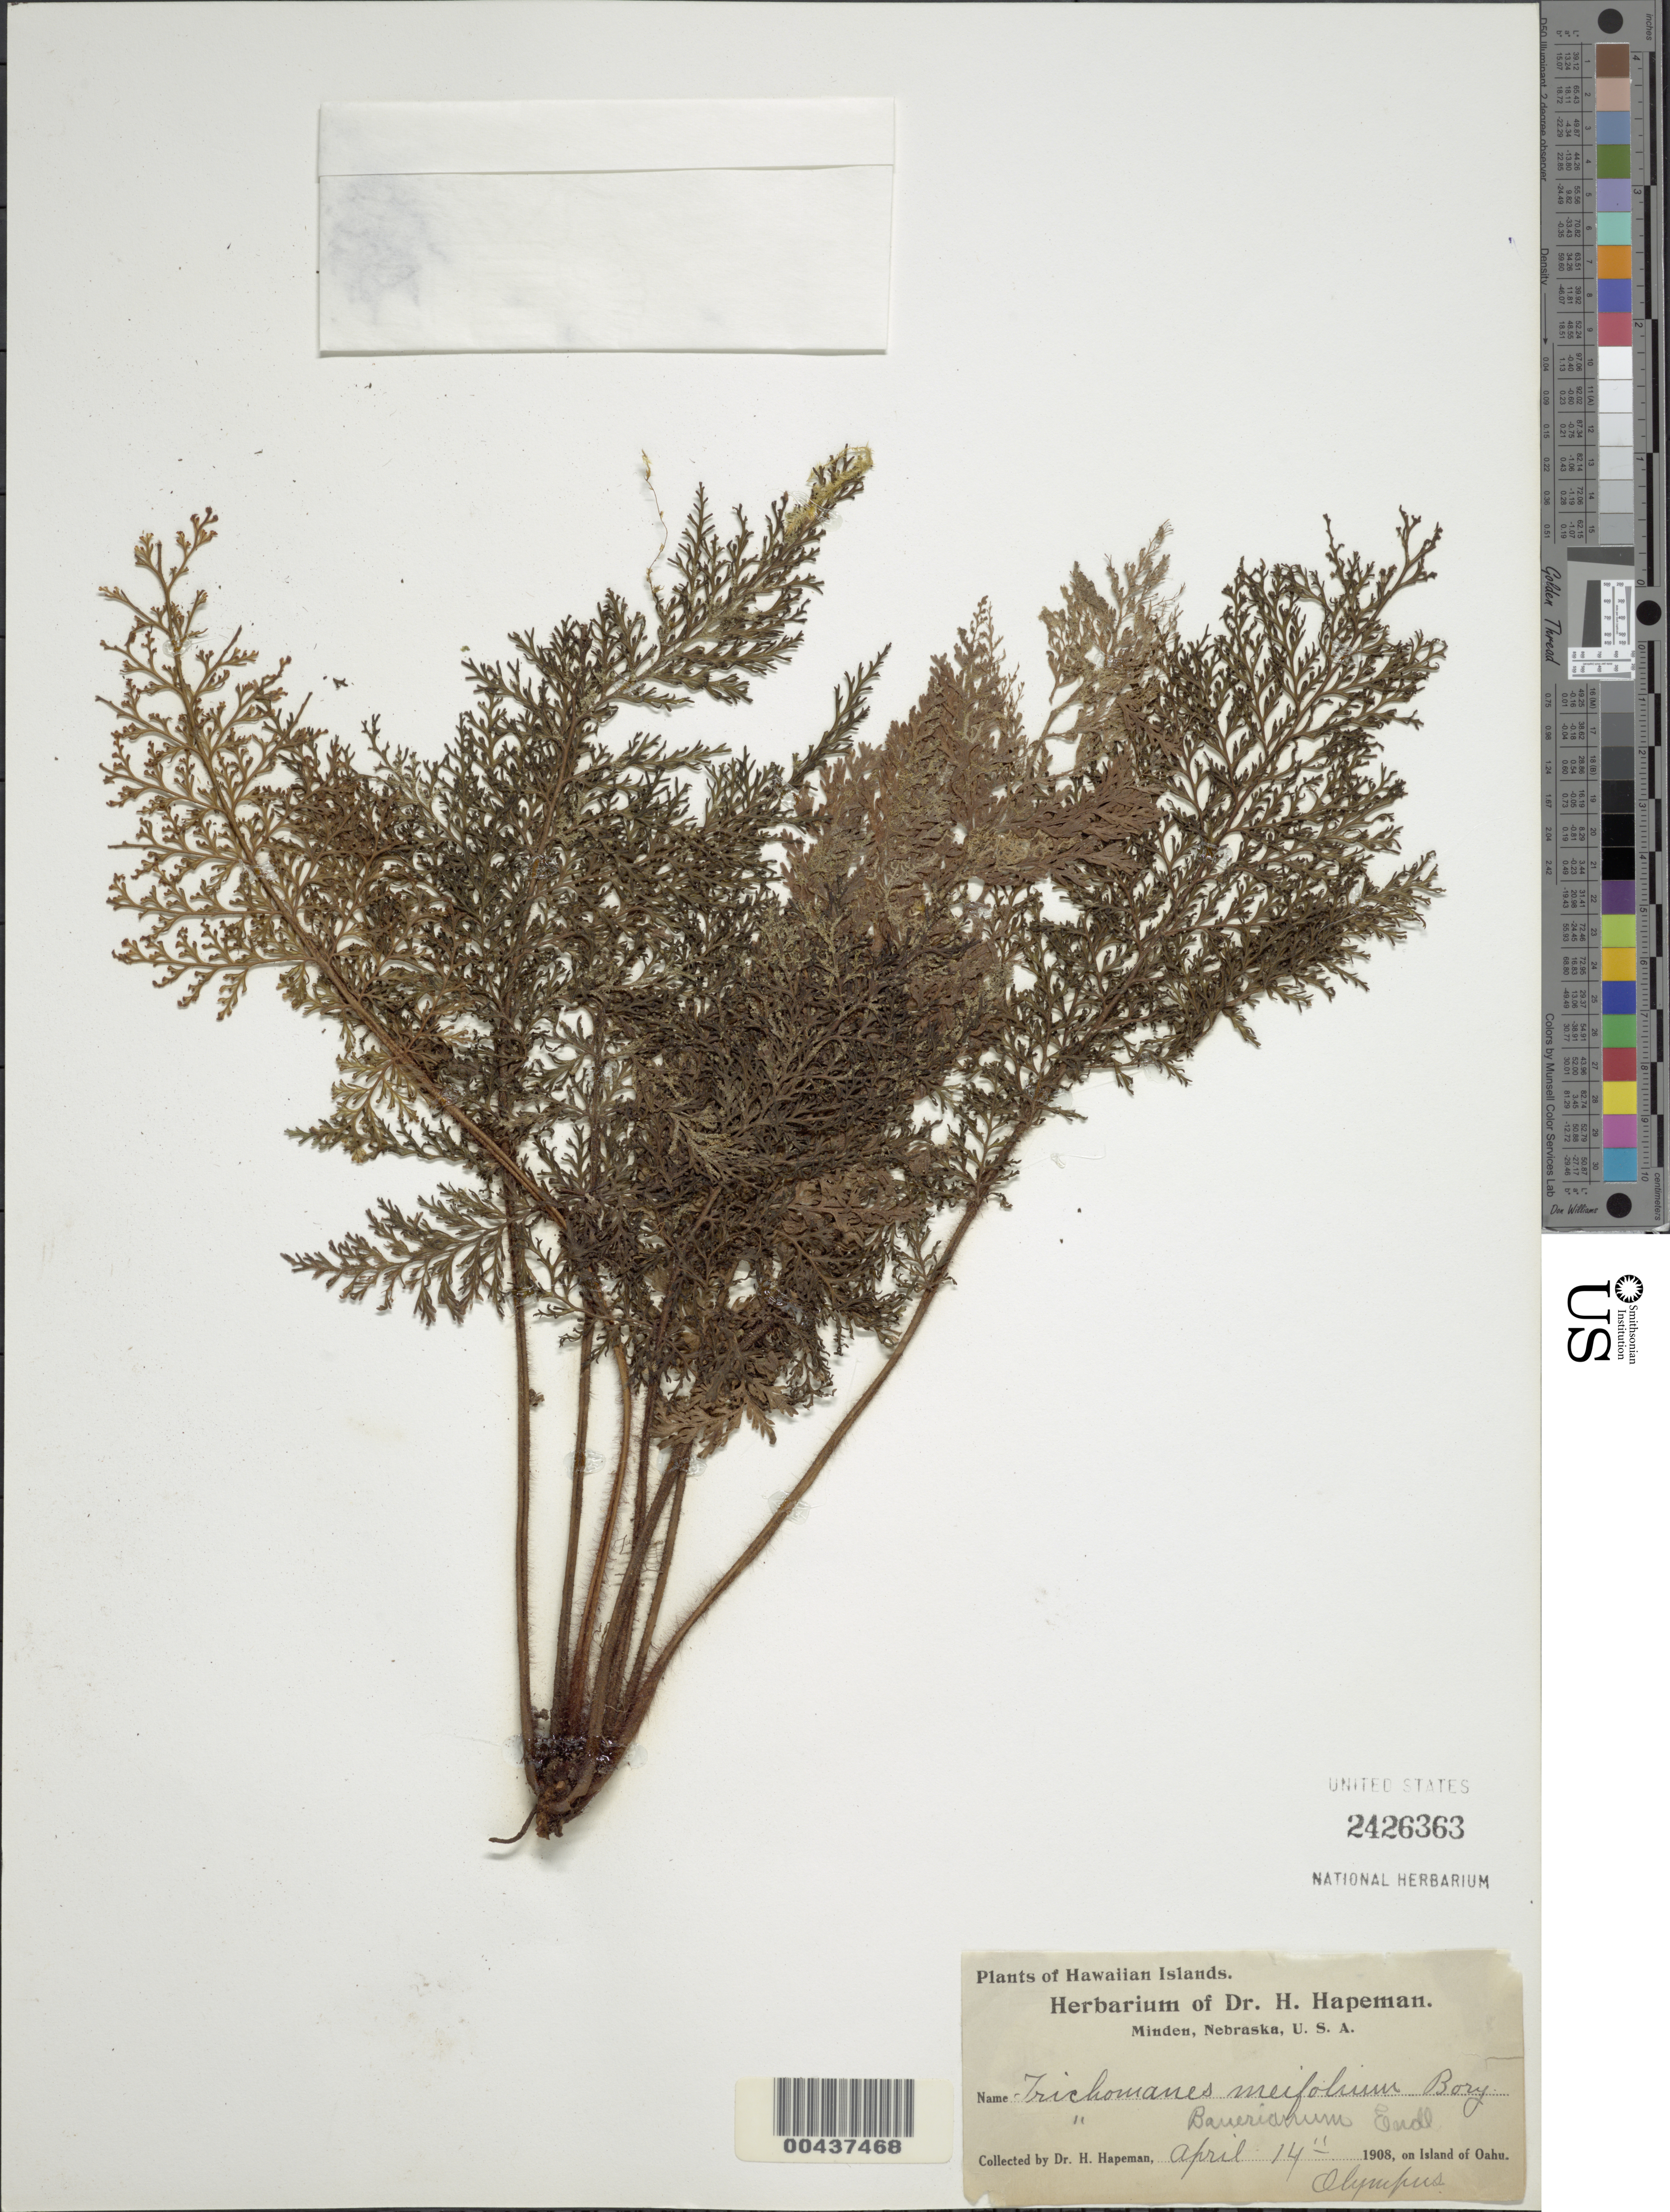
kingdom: Plantae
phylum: Tracheophyta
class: Polypodiopsida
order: Hymenophyllales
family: Hymenophyllaceae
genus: Callistopteris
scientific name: Callistopteris baueriana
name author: Copel.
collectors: H. Hapeman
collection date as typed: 14 Apr 1908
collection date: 1908-04-14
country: United States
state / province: Hawaii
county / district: Honolulu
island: Oahu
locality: Olympus, Island of Oahu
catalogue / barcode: US 2426363